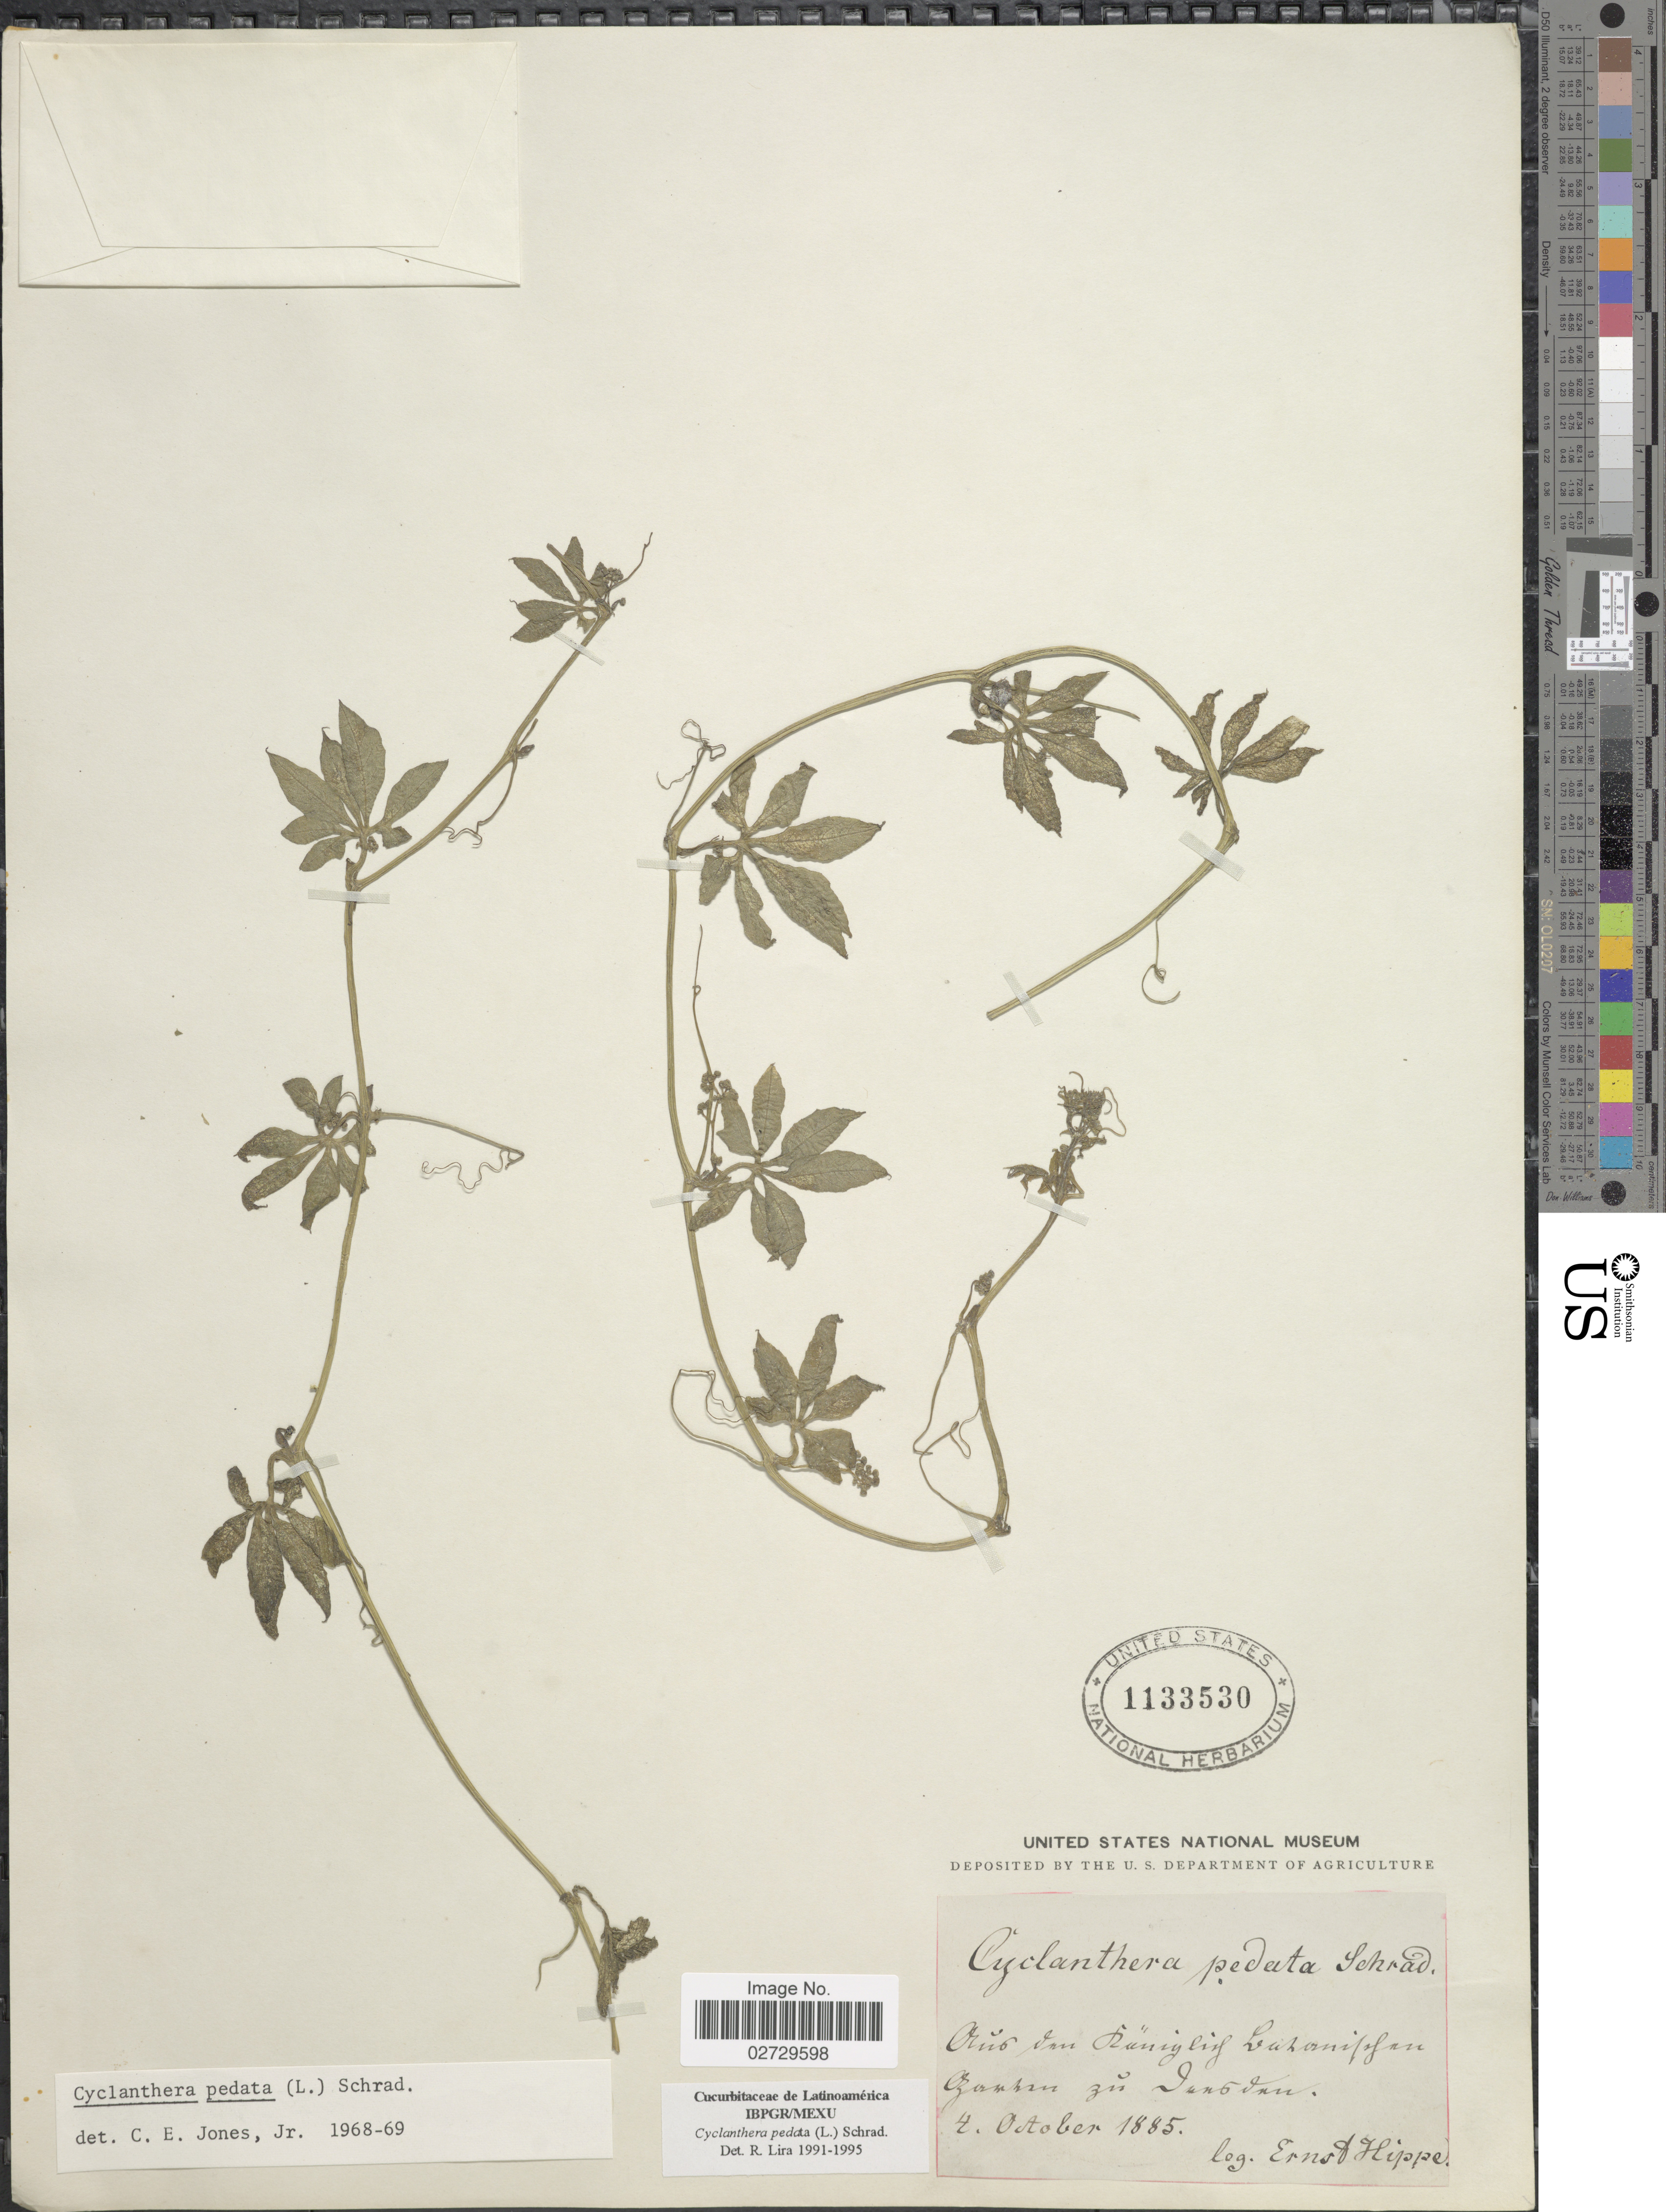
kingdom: Plantae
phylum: Tracheophyta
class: Magnoliopsida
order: Cucurbitales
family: Cucurbitaceae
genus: Cyclanthera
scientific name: Cyclanthera pedata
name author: (L.) Schrad.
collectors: E. Hippe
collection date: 1885-10-04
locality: Auf Van Ranigluf Lahonifofan Gomhsn zu Ianb Van. [interpreted]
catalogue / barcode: US 1133530